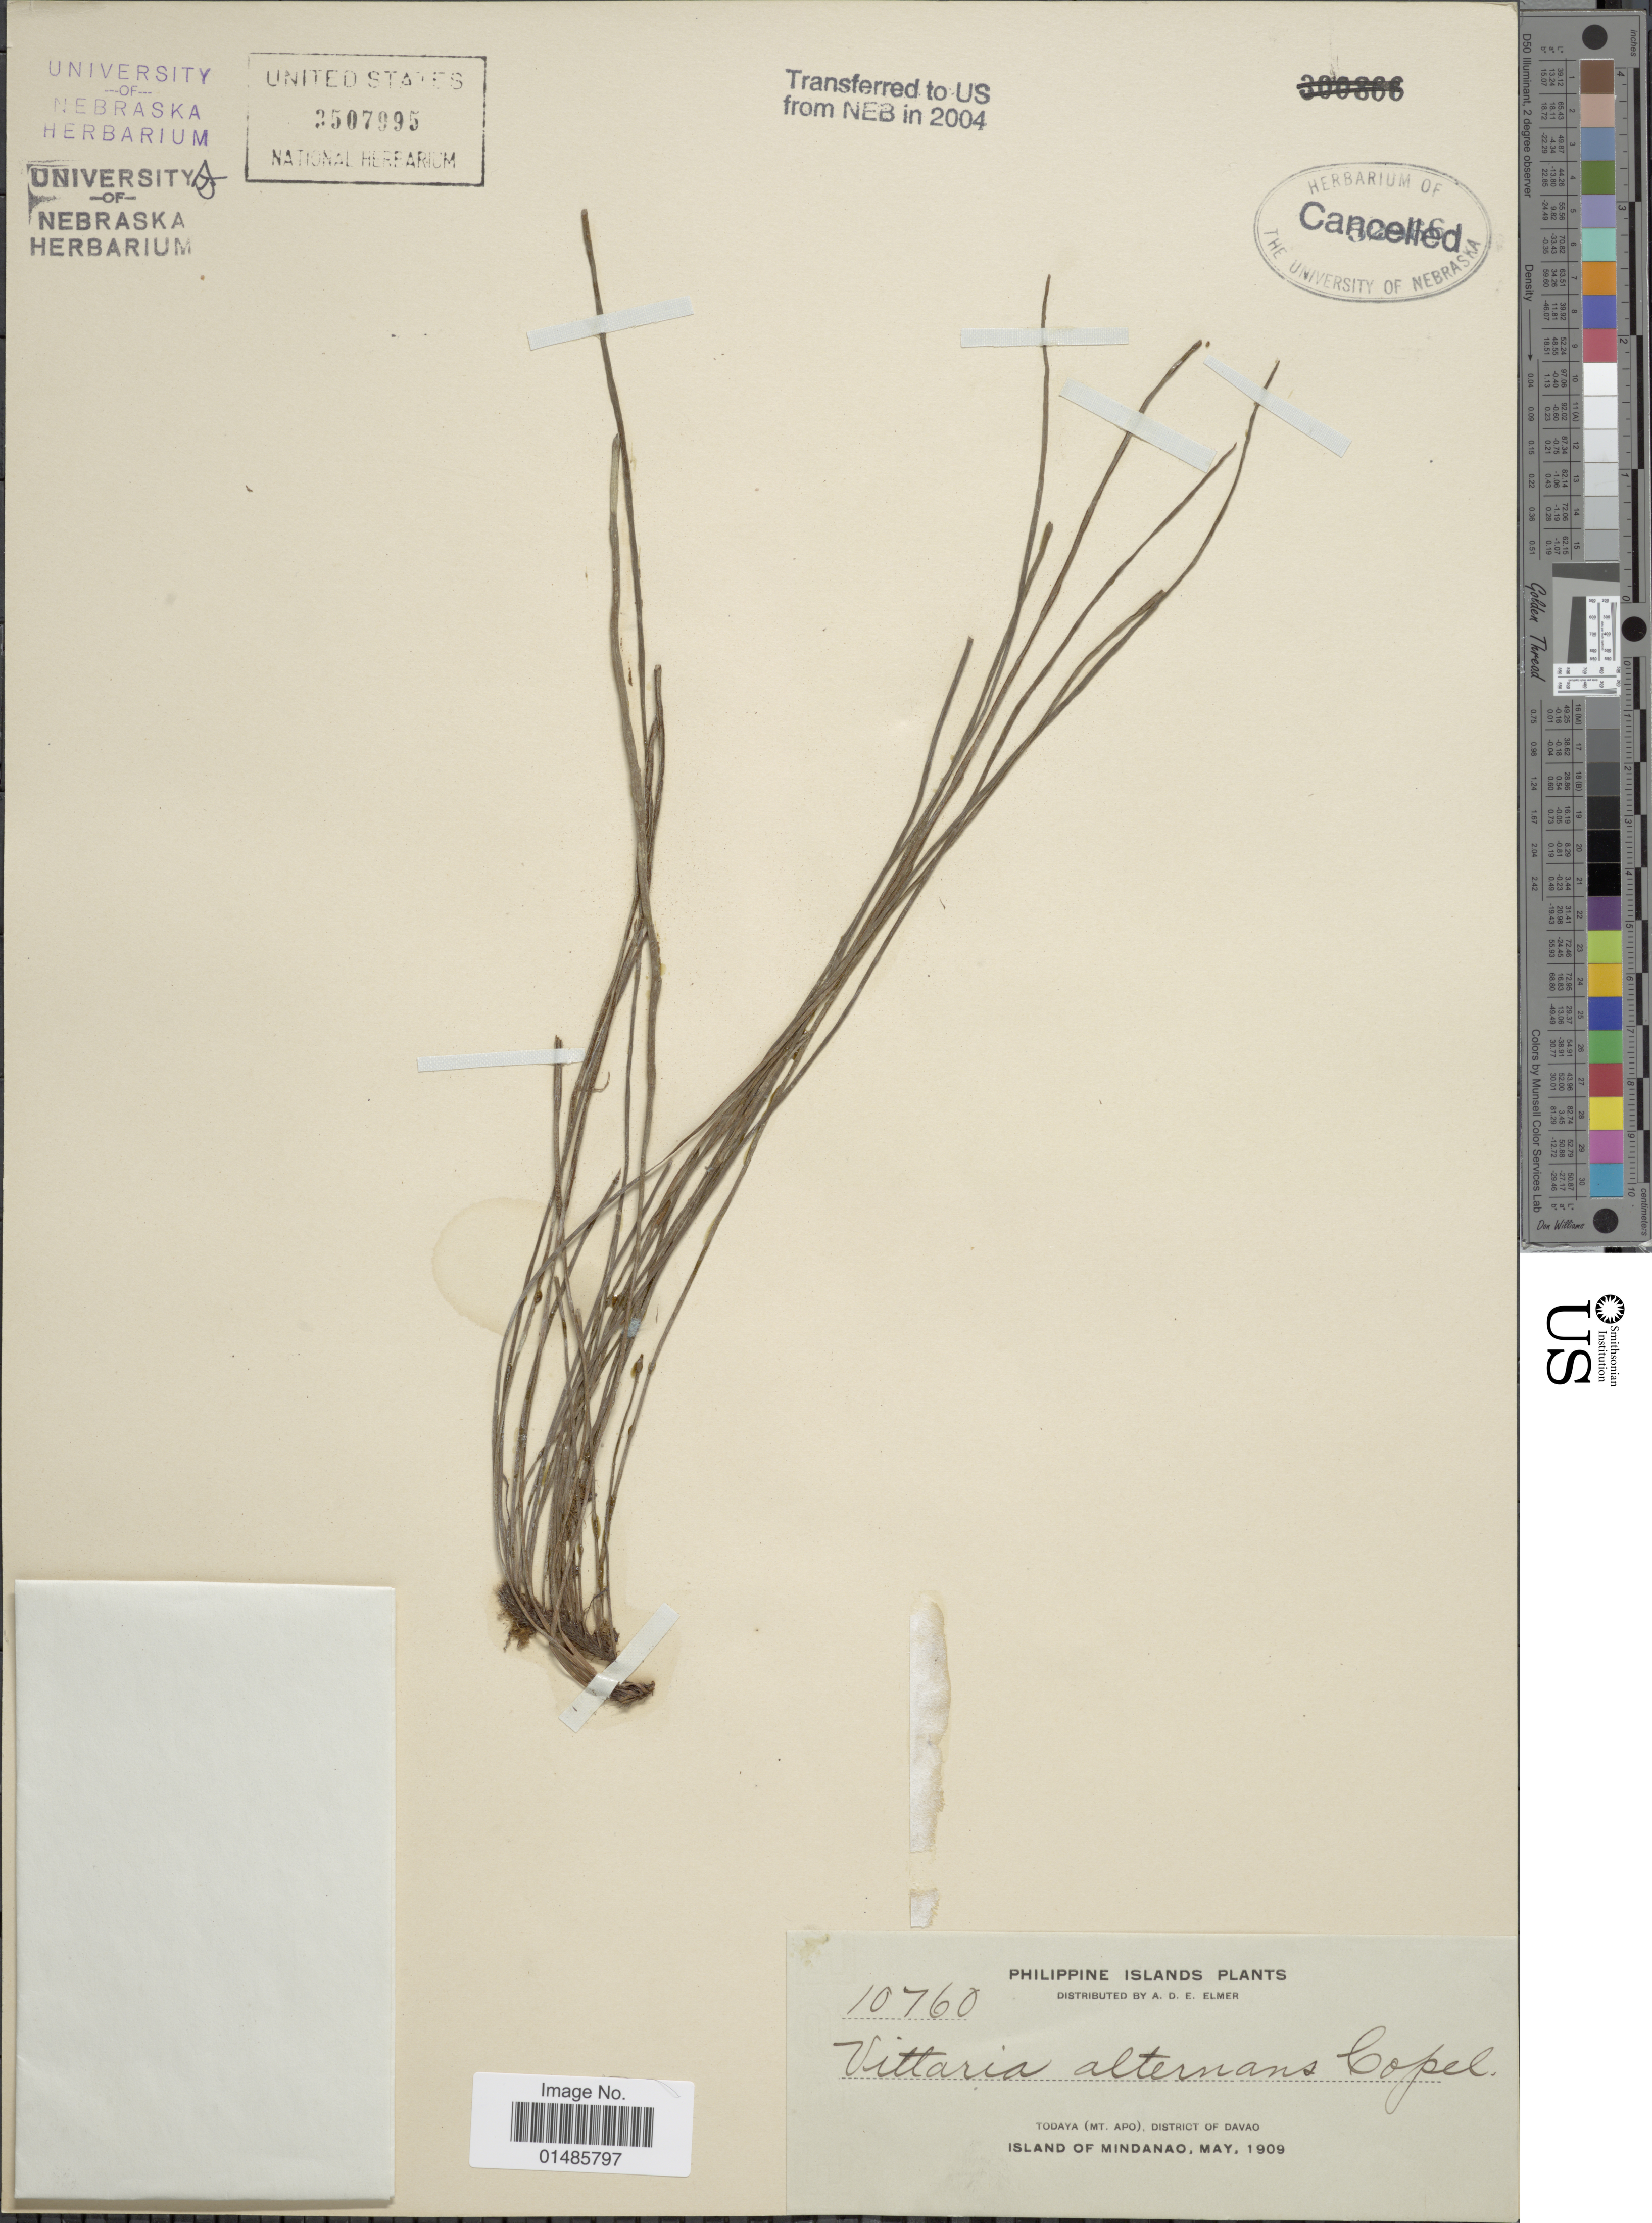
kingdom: Plantae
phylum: Tracheophyta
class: Polypodiopsida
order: Polypodiales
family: Pteridaceae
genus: Haplopteris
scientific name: Haplopteris alternans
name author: (Copel.) S. Linds. & W.C. Chen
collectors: A. D. E. Elmer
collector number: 10760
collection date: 1909-05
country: Philippines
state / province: Davao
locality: Todaya (Mt. Apo). Island of Mindanao.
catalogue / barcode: US 3507995